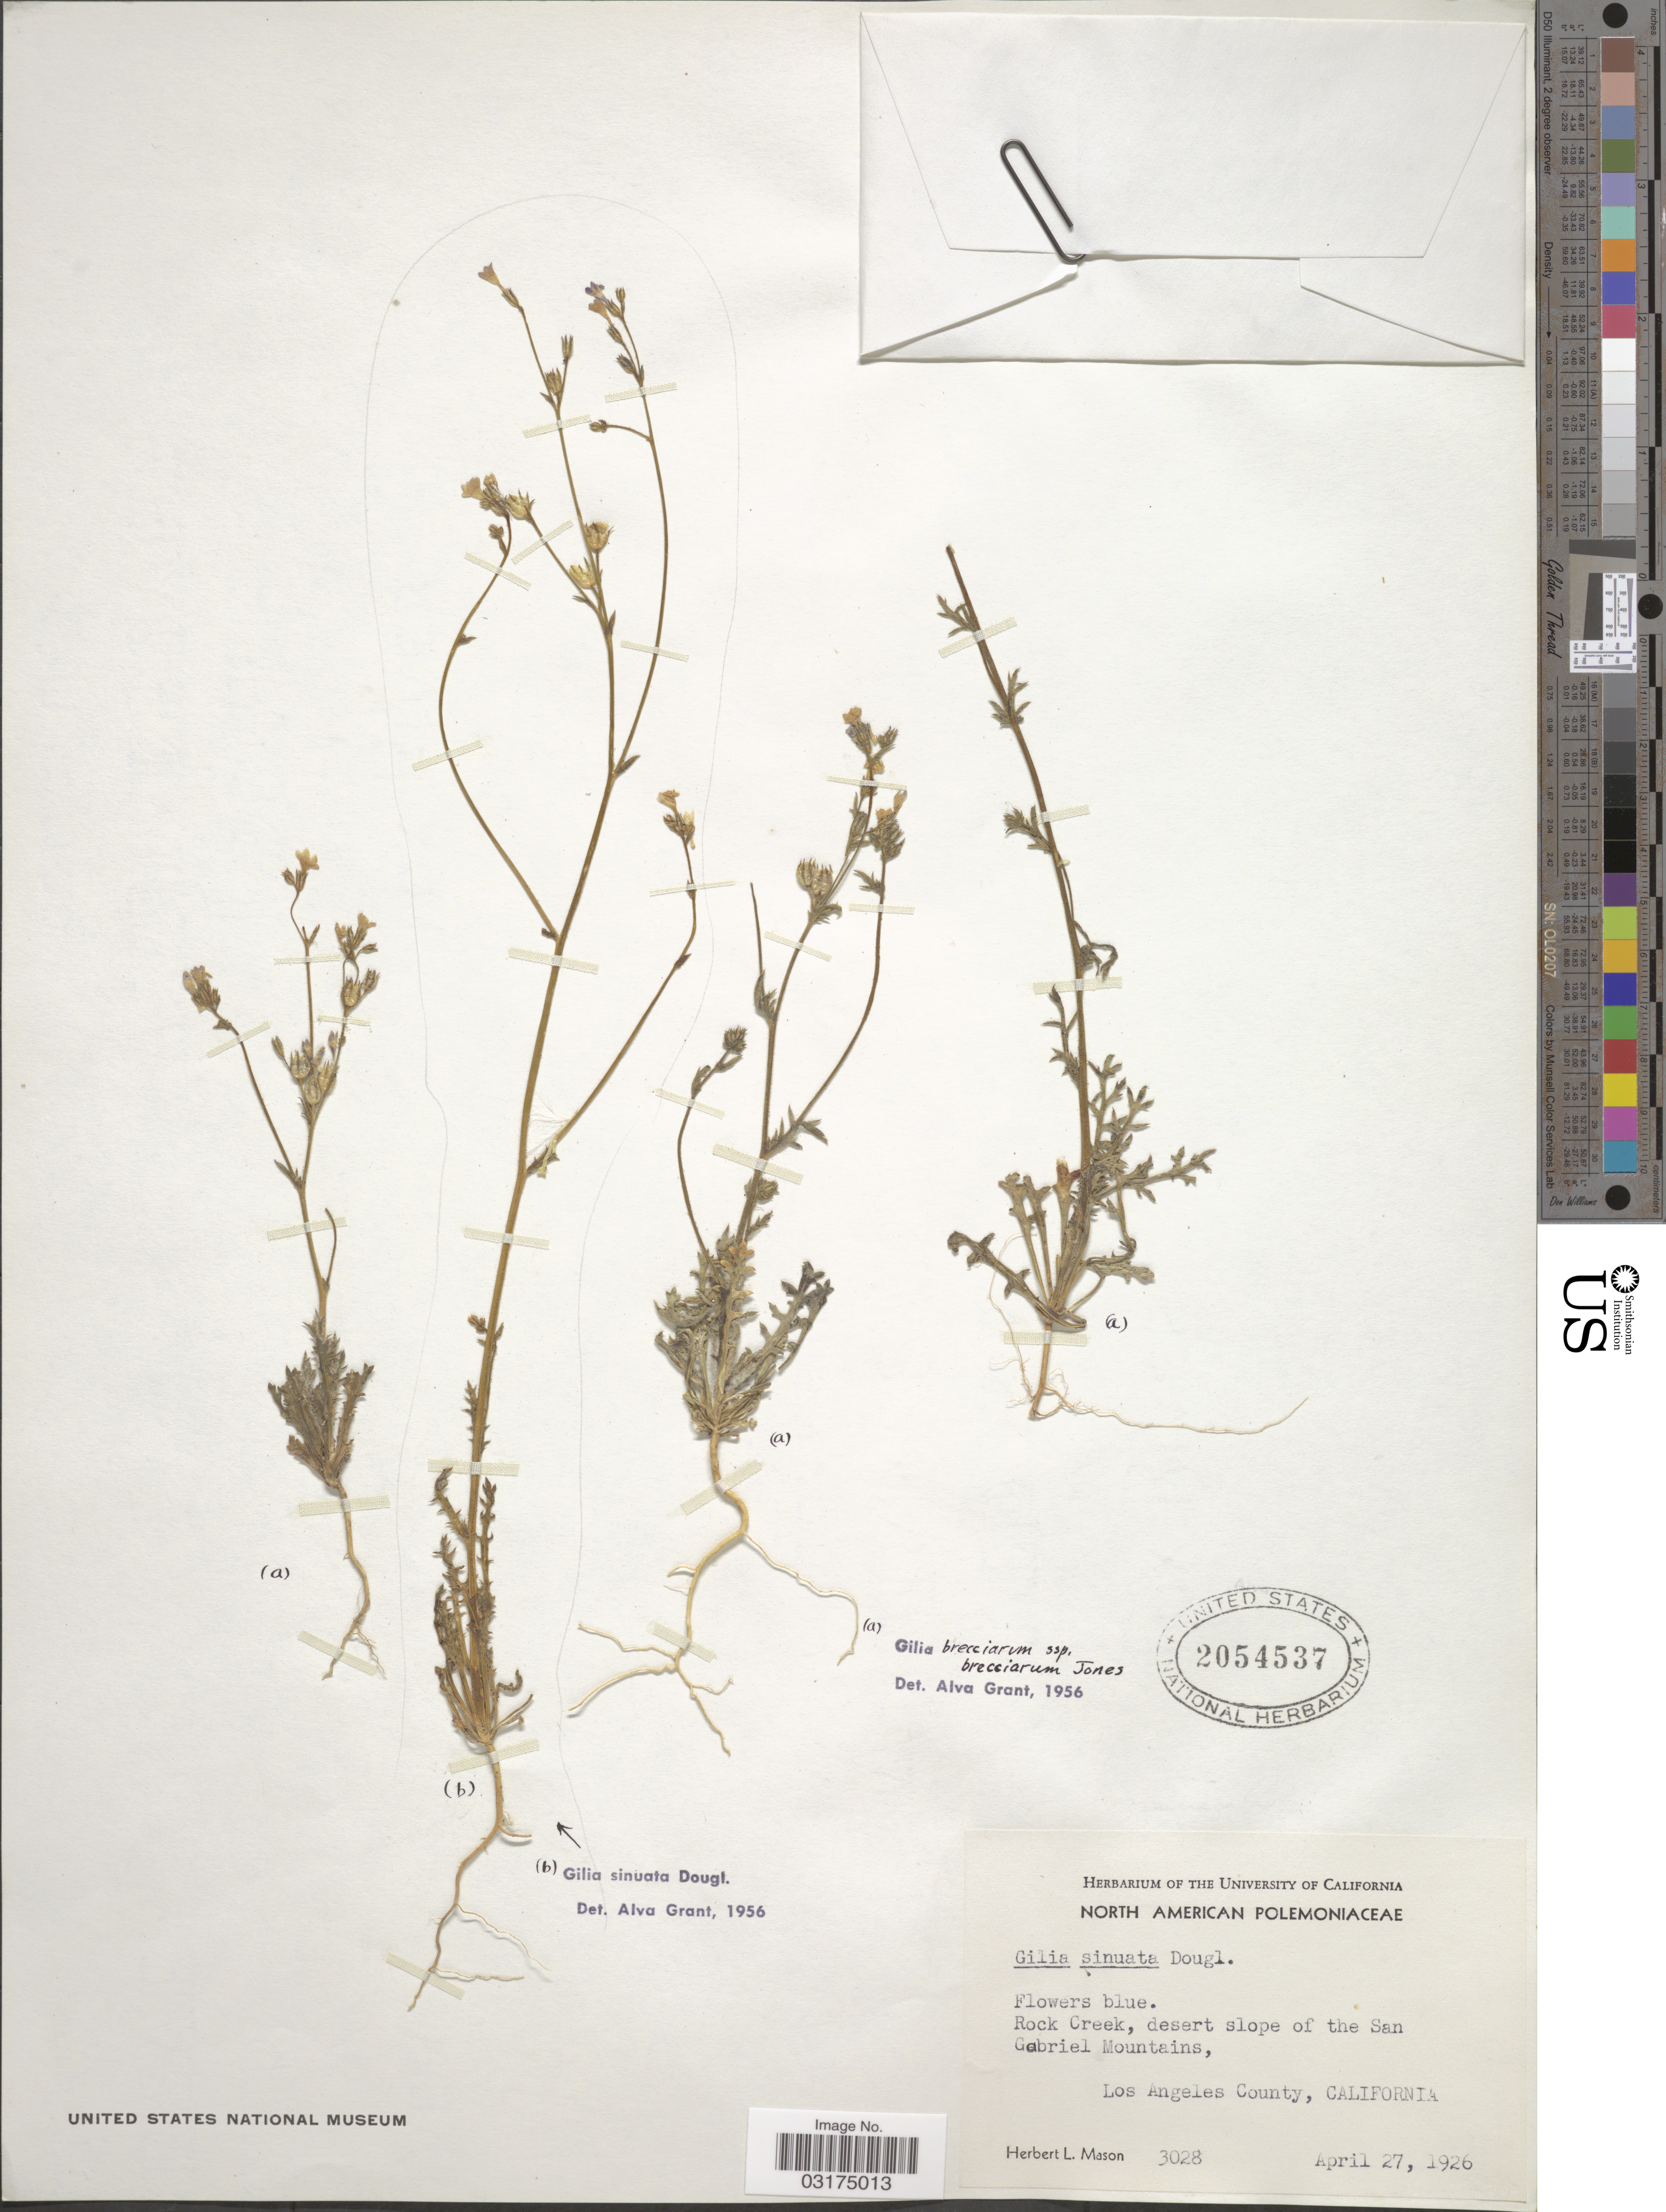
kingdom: Plantae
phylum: Tracheophyta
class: Magnoliopsida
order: Ericales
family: Polemoniaceae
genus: Gilia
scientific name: Gilia brecciarum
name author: M.E. Jones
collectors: H. L. Mason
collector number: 3028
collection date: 1926-04-27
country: United States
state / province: California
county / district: Los Angeles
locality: Rock Creek, desert slope of the San Gabriel Mountains, Los Angeles County.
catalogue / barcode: US 2054537